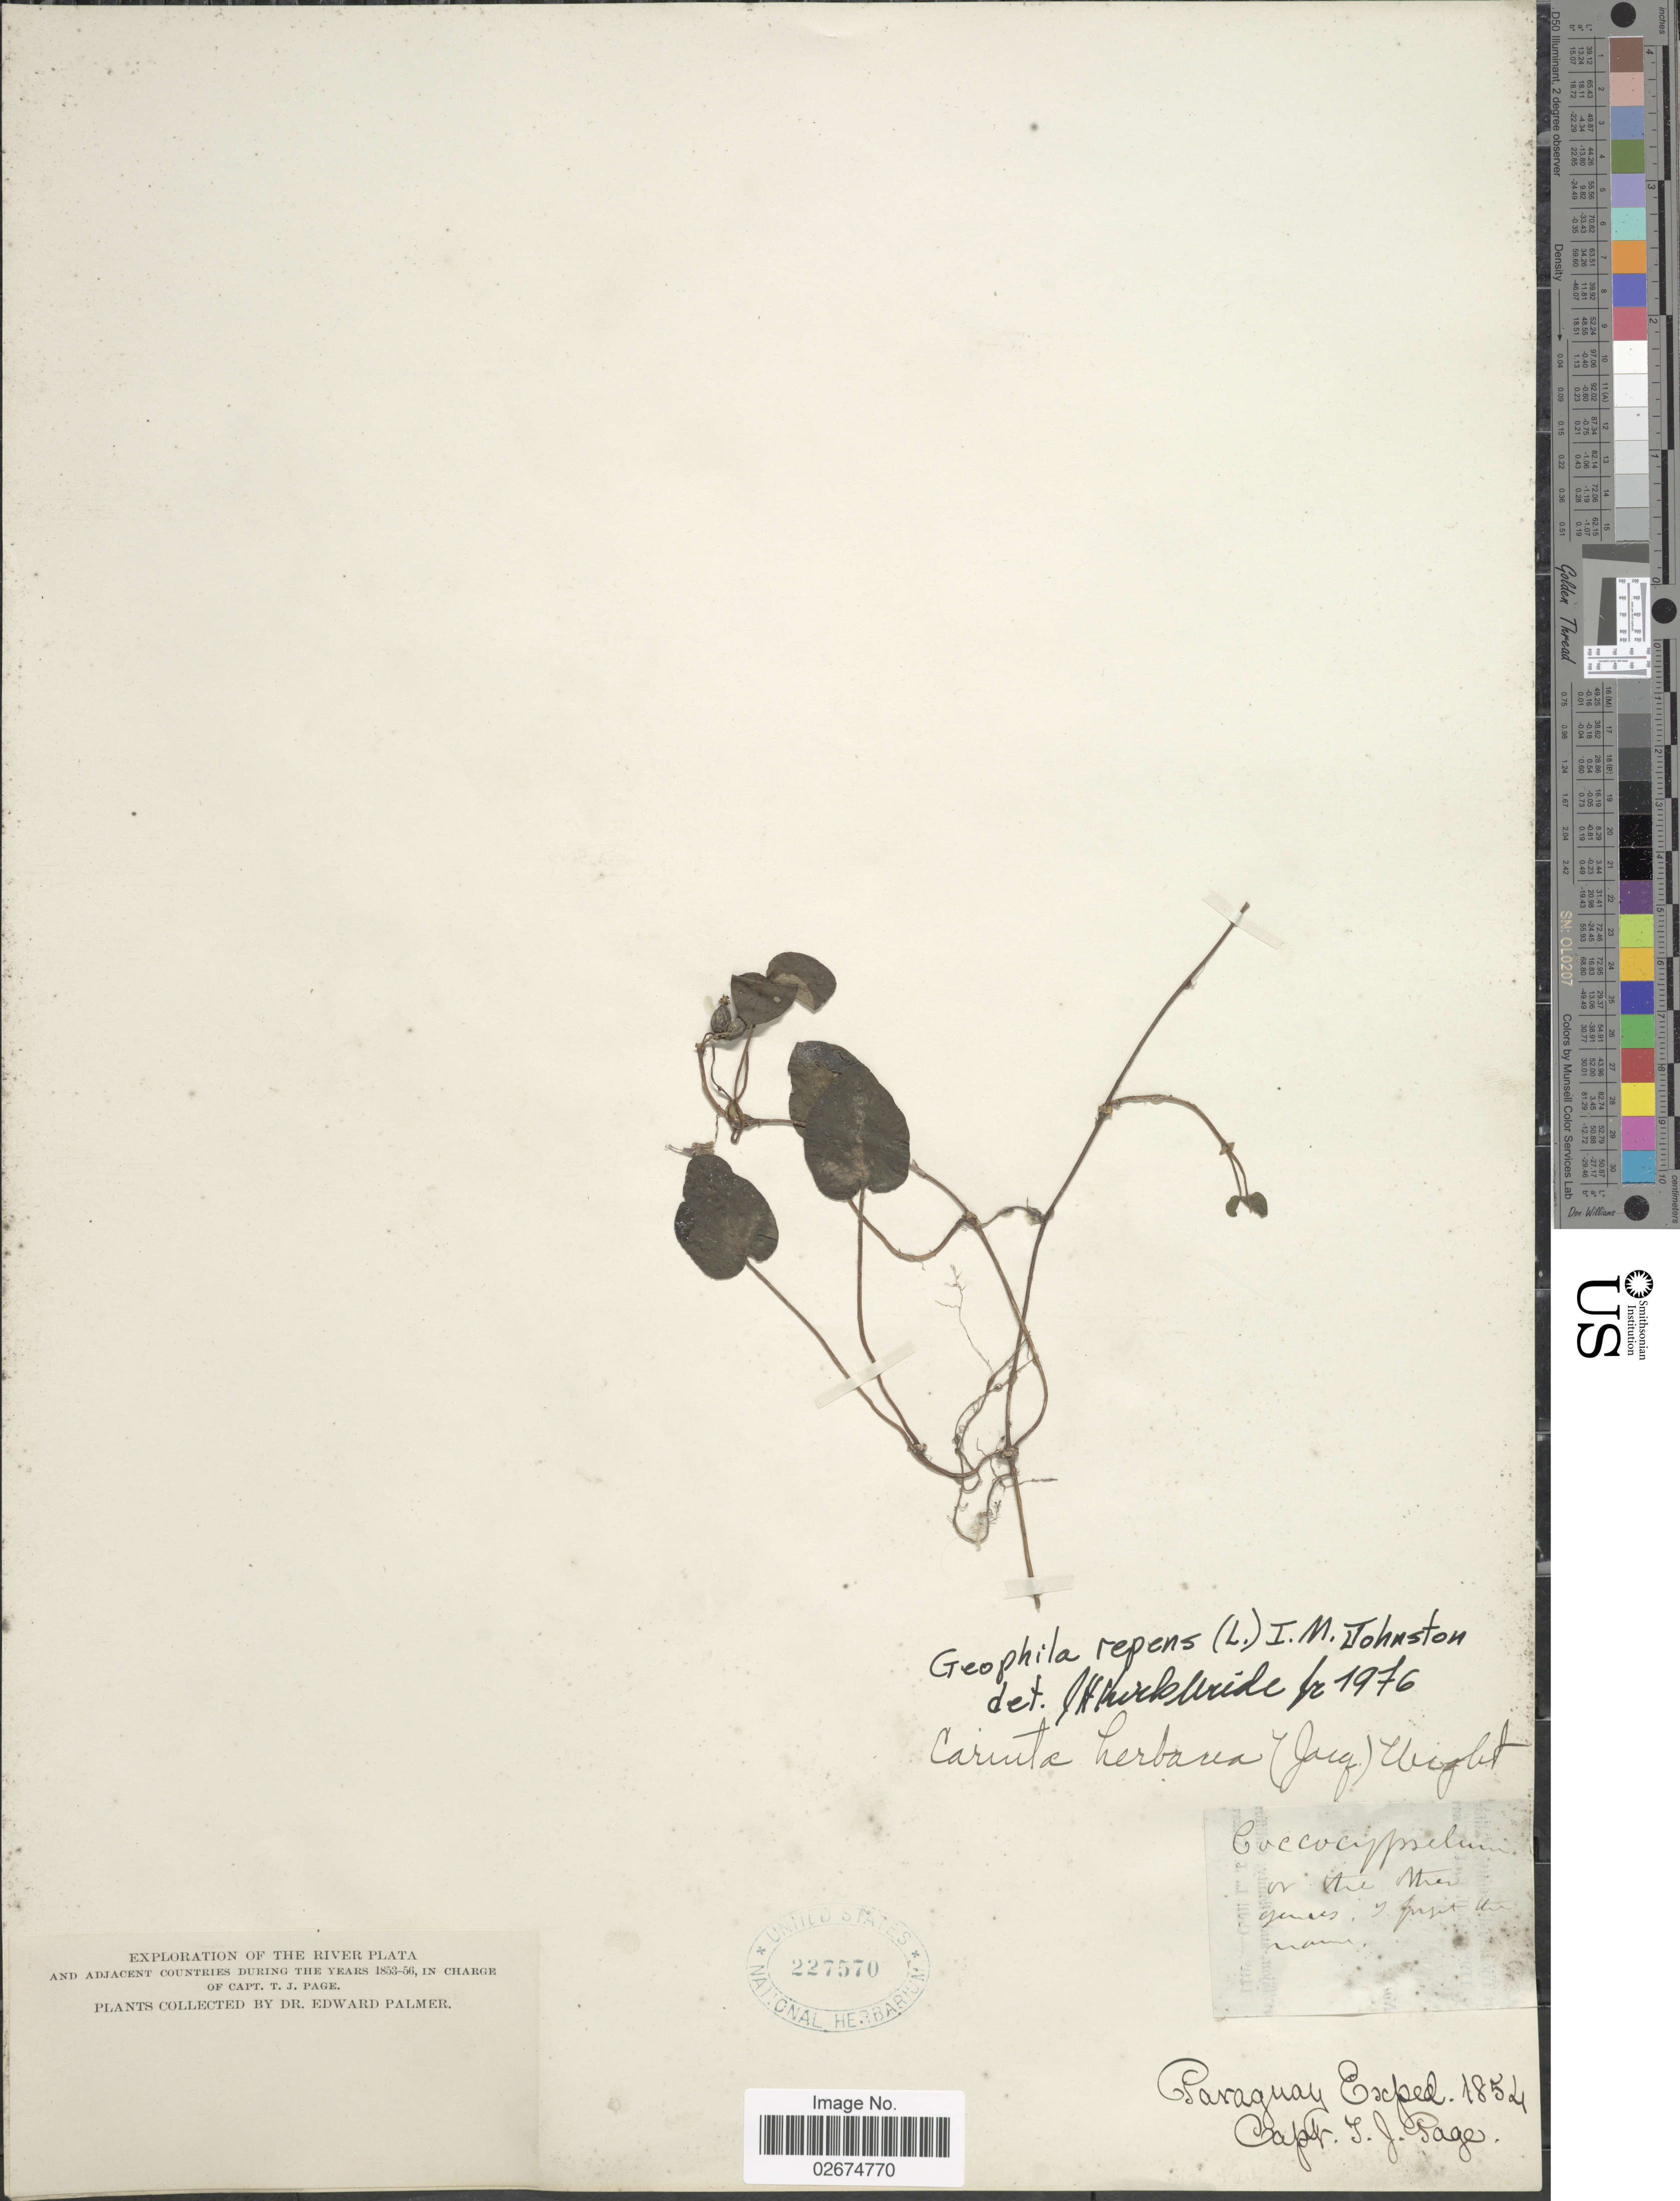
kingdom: Plantae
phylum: Tracheophyta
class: Magnoliopsida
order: Gentianales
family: Rubiaceae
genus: Carinta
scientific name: Carinta repens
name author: (L.) L.B. Sm. & Downs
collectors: E. Palmer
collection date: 1853/1856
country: Paraguay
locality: The River Plata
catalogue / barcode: US 227570